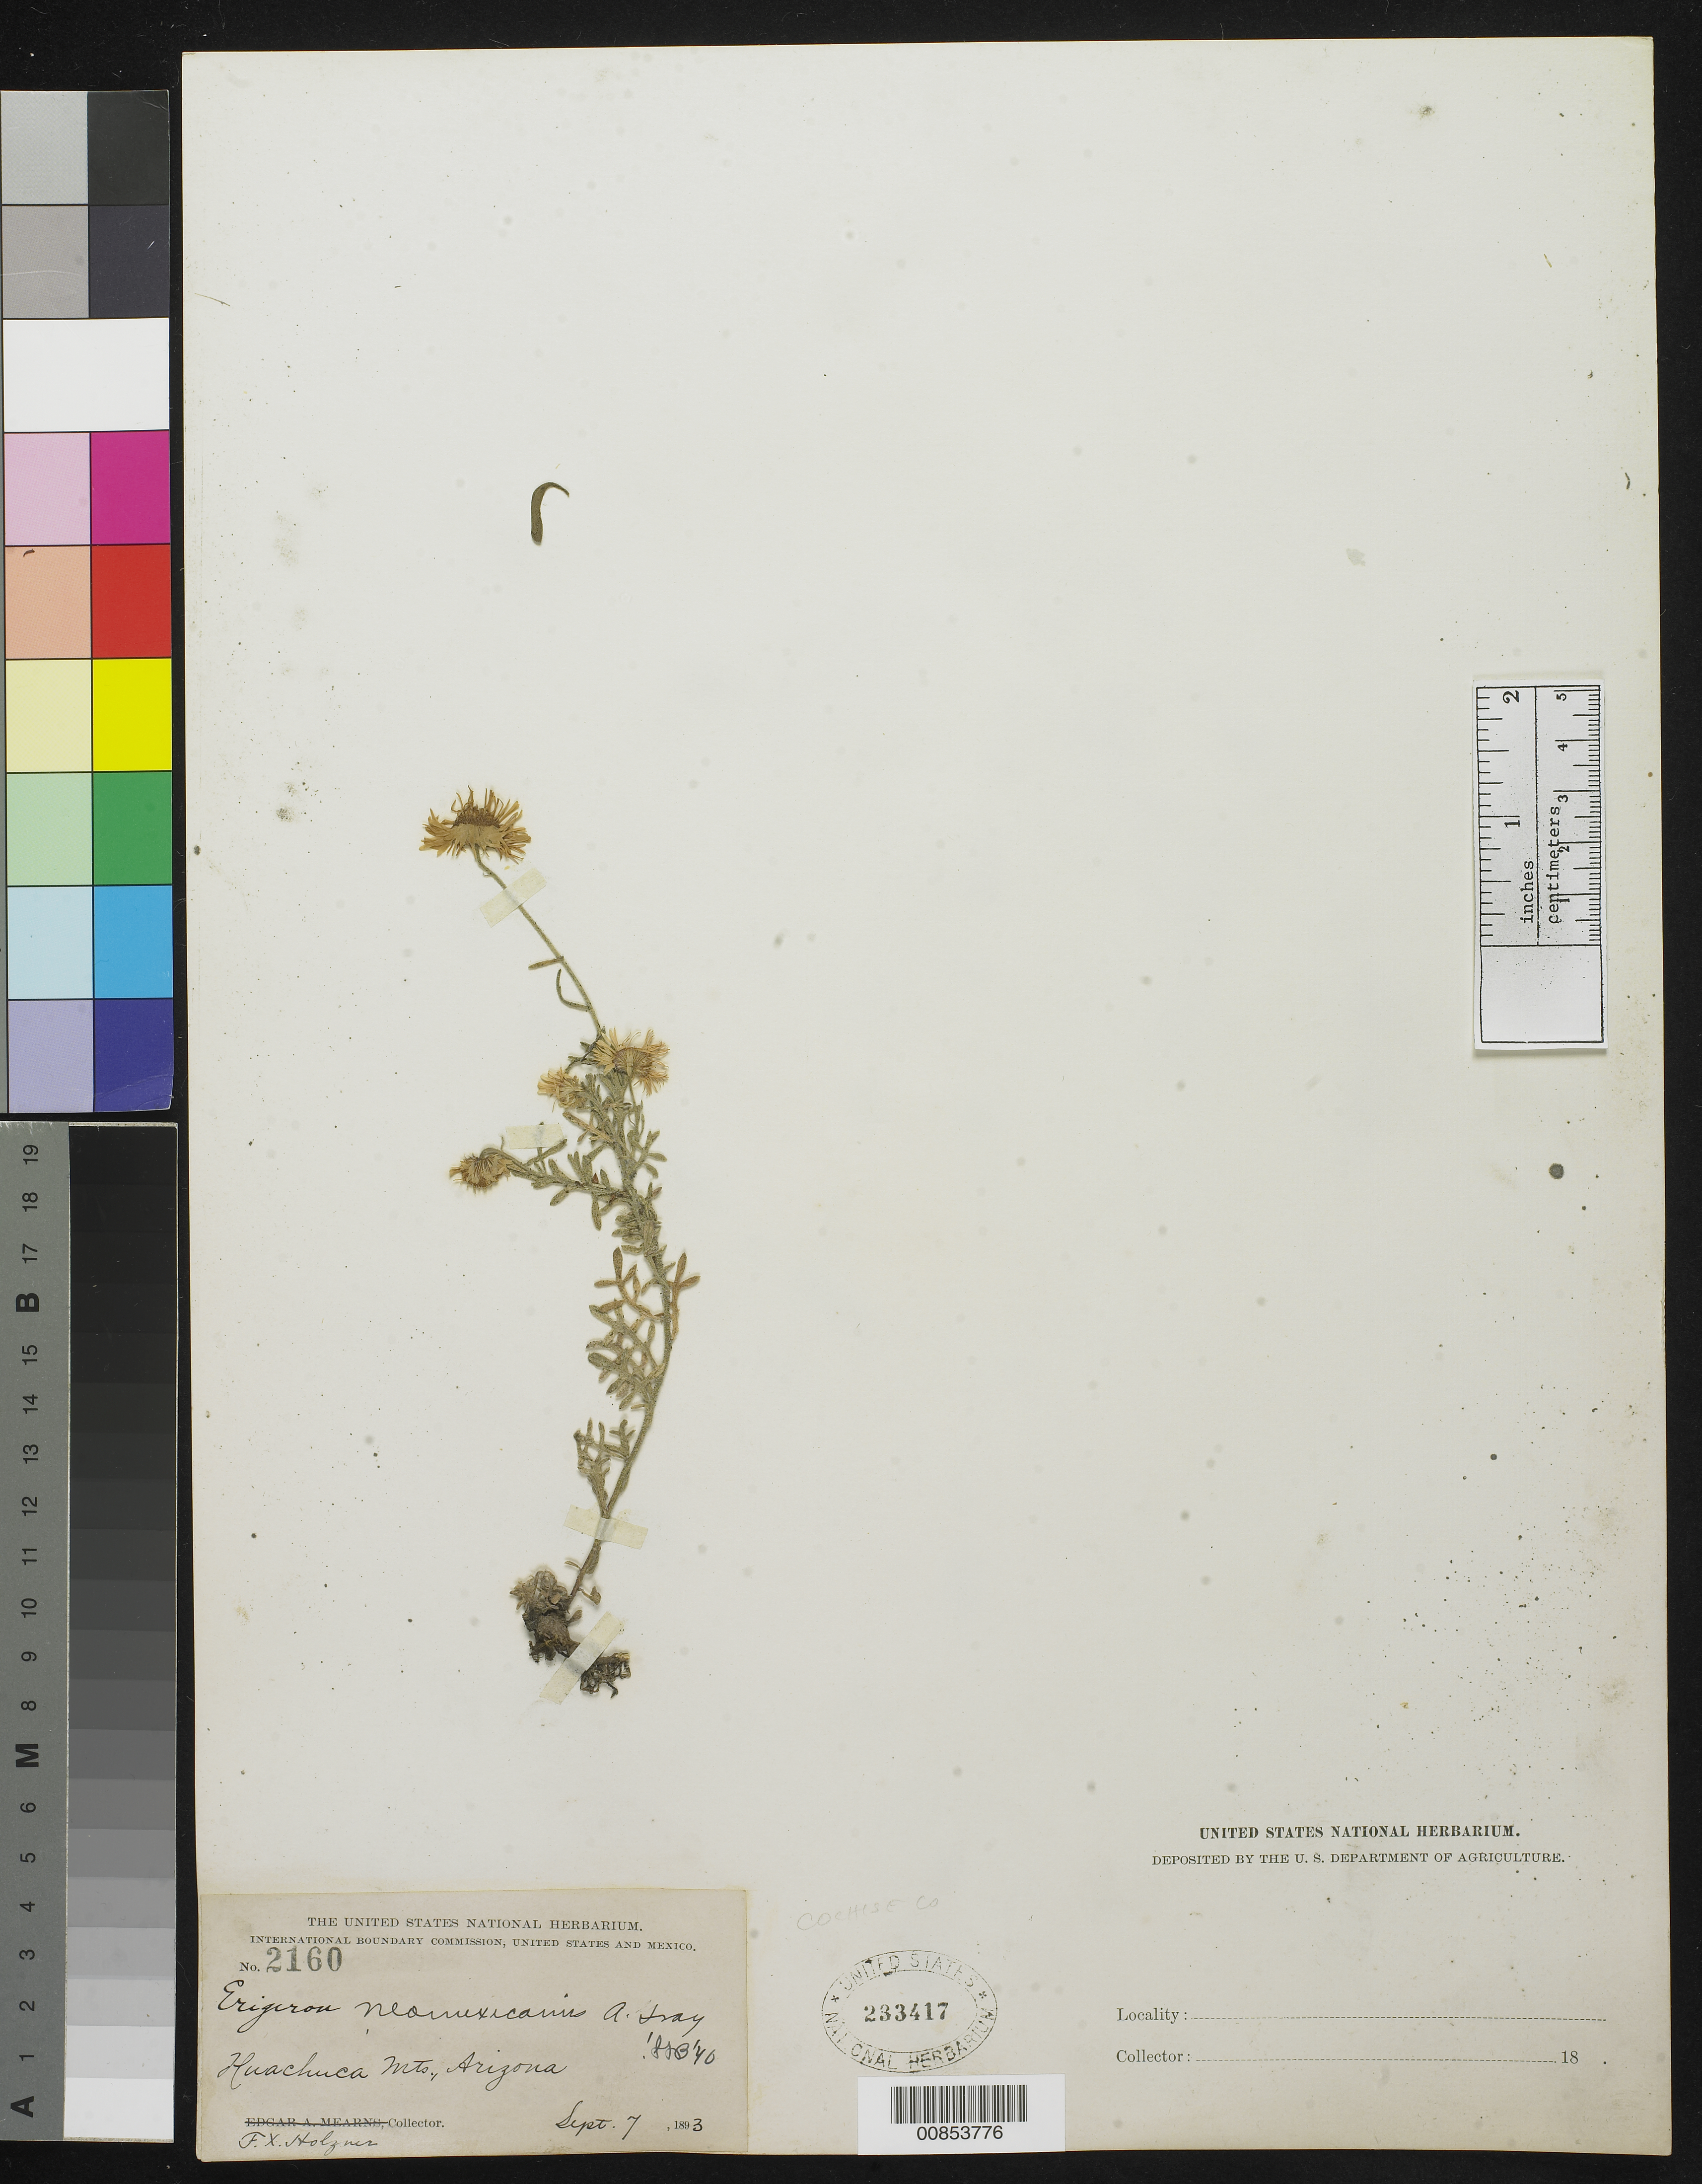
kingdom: Plantae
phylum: Tracheophyta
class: Magnoliopsida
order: Asterales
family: Asteraceae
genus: Erigeron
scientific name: Erigeron neomexicanus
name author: A. Gray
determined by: Blake, Sydney F.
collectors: F. X. Holzner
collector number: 2160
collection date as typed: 07 Sep 1893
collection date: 1893-09-07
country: United States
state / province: Arizona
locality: Huachuca Mts.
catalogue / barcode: US 233417